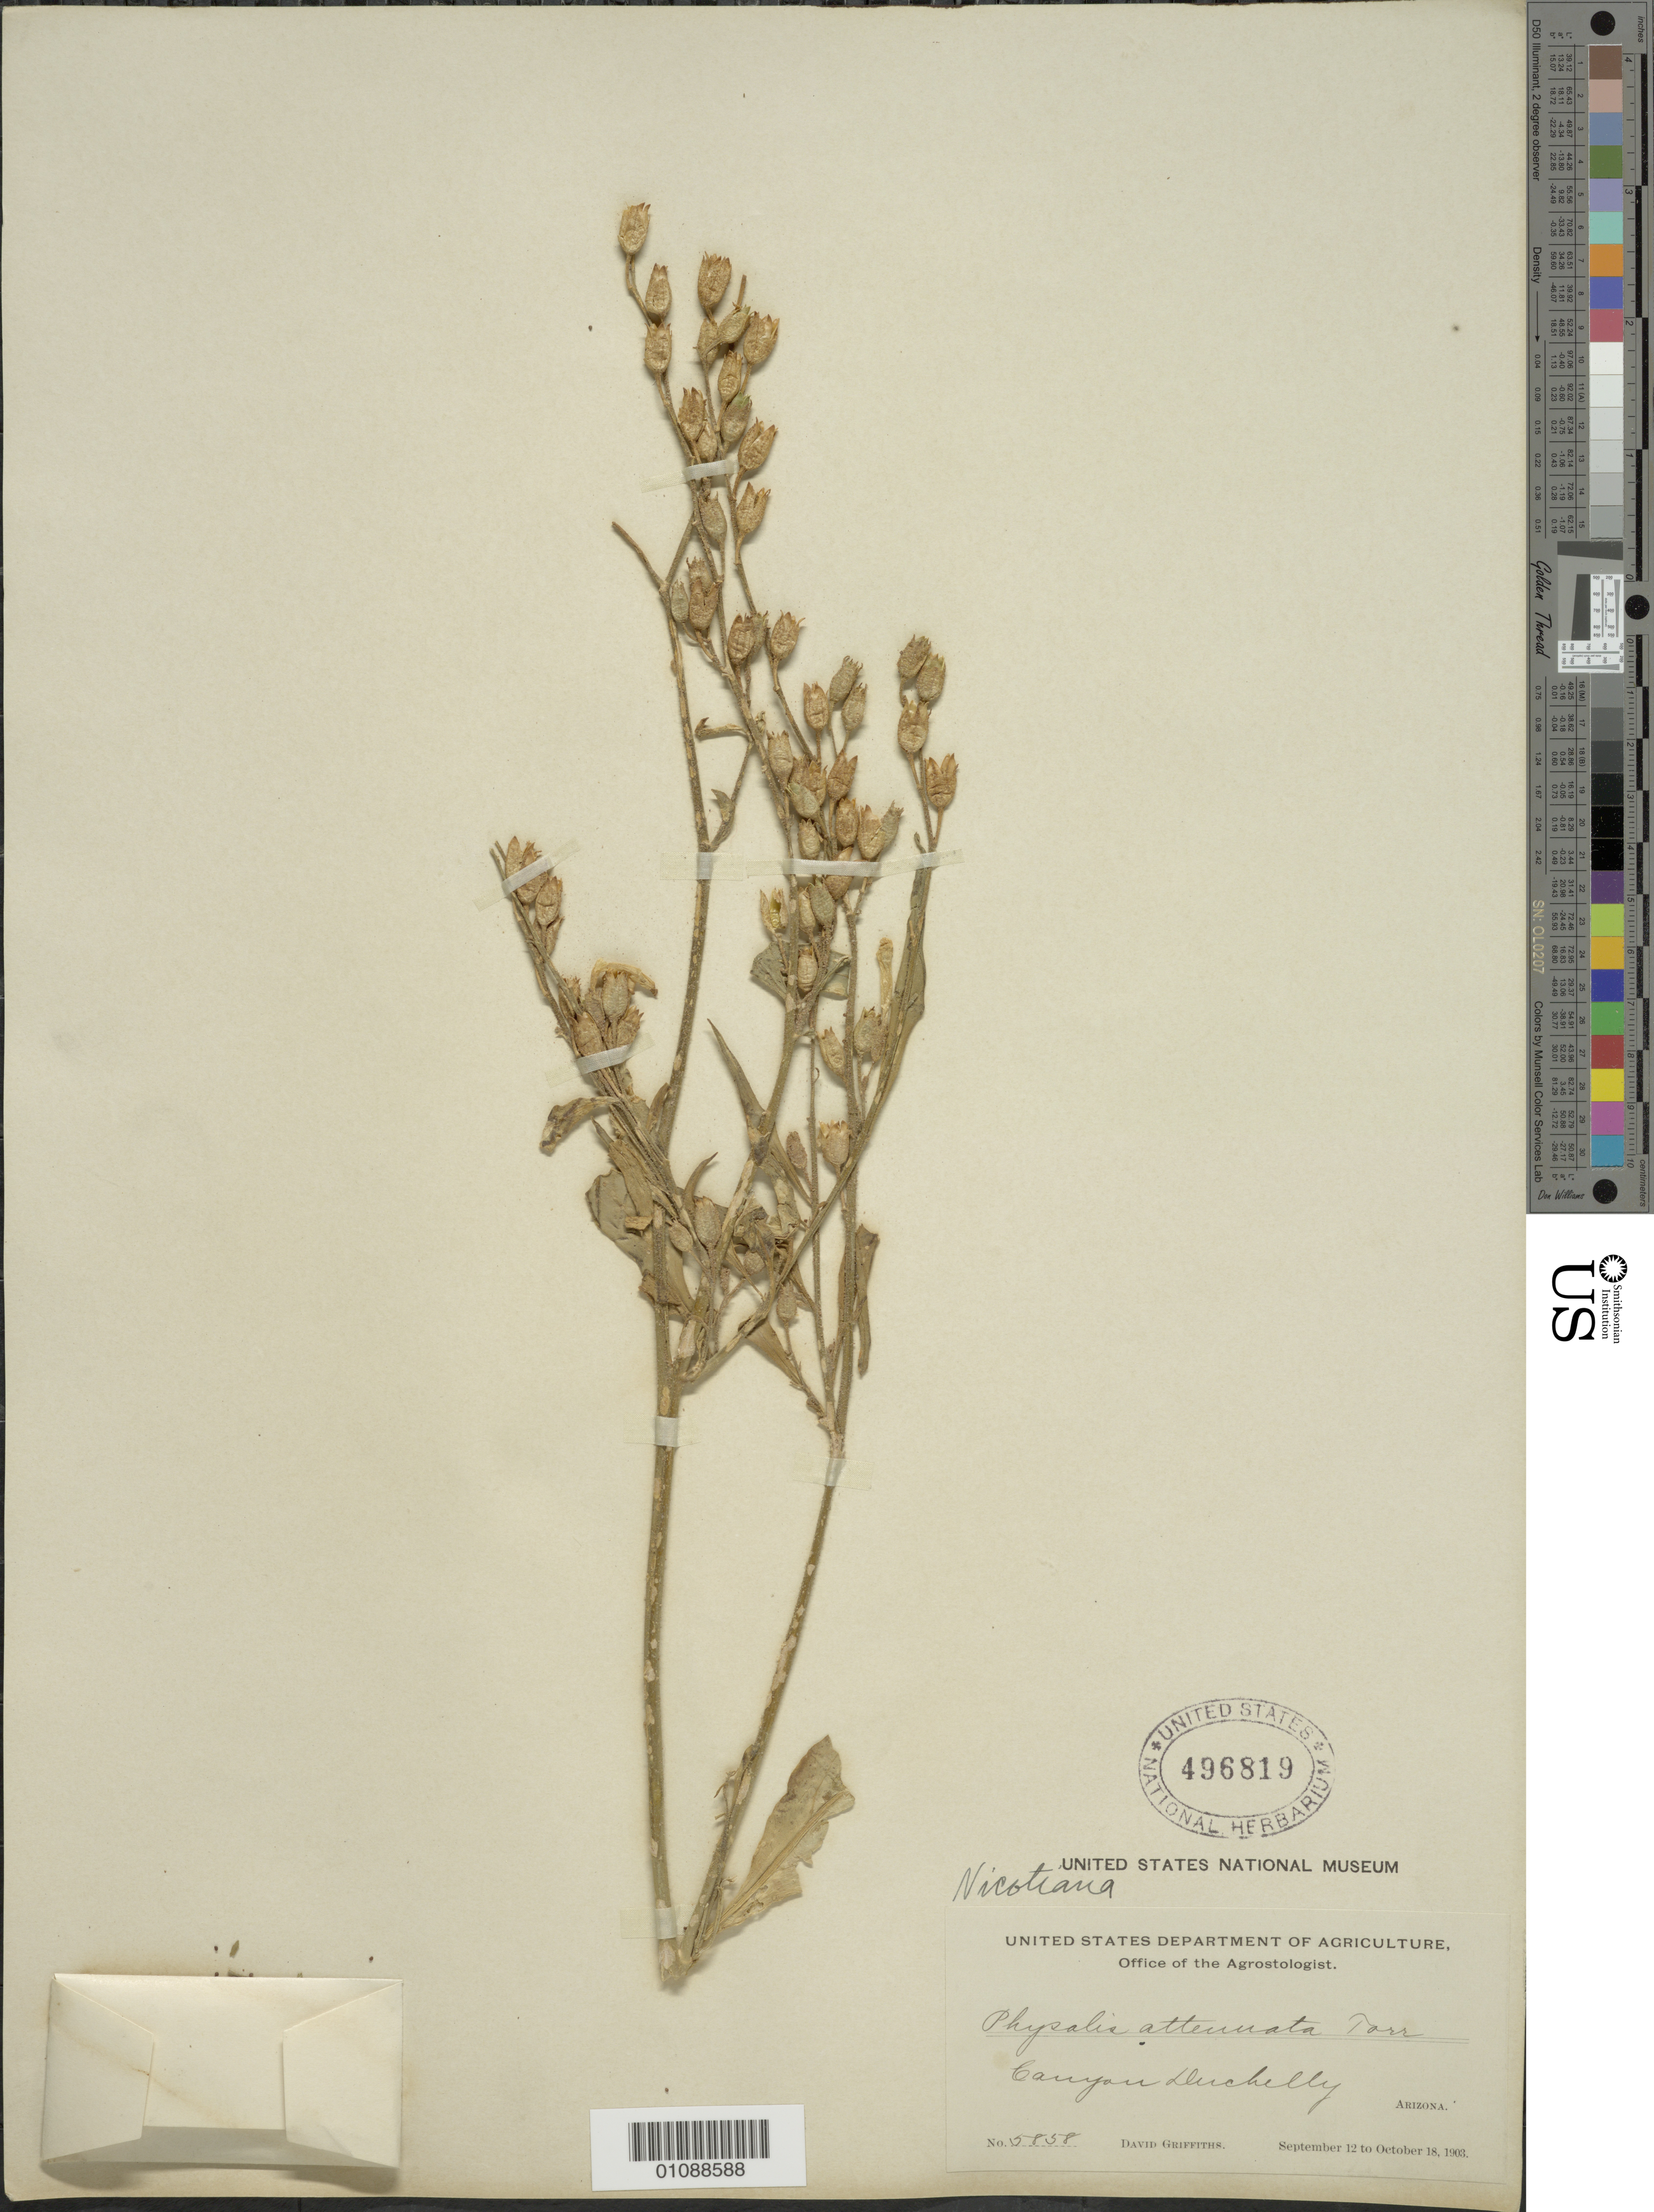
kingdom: Plantae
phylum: Tracheophyta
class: Magnoliopsida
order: Solanales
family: Solanaceae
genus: Nicotiana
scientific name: Nicotiana attenuata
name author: Torr. ex S. Watson in C. King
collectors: D. Griffiths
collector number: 5858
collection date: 1903-09-12/1903-10-18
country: United States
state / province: Arizona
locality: Canyon Duchelley.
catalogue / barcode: US 496819